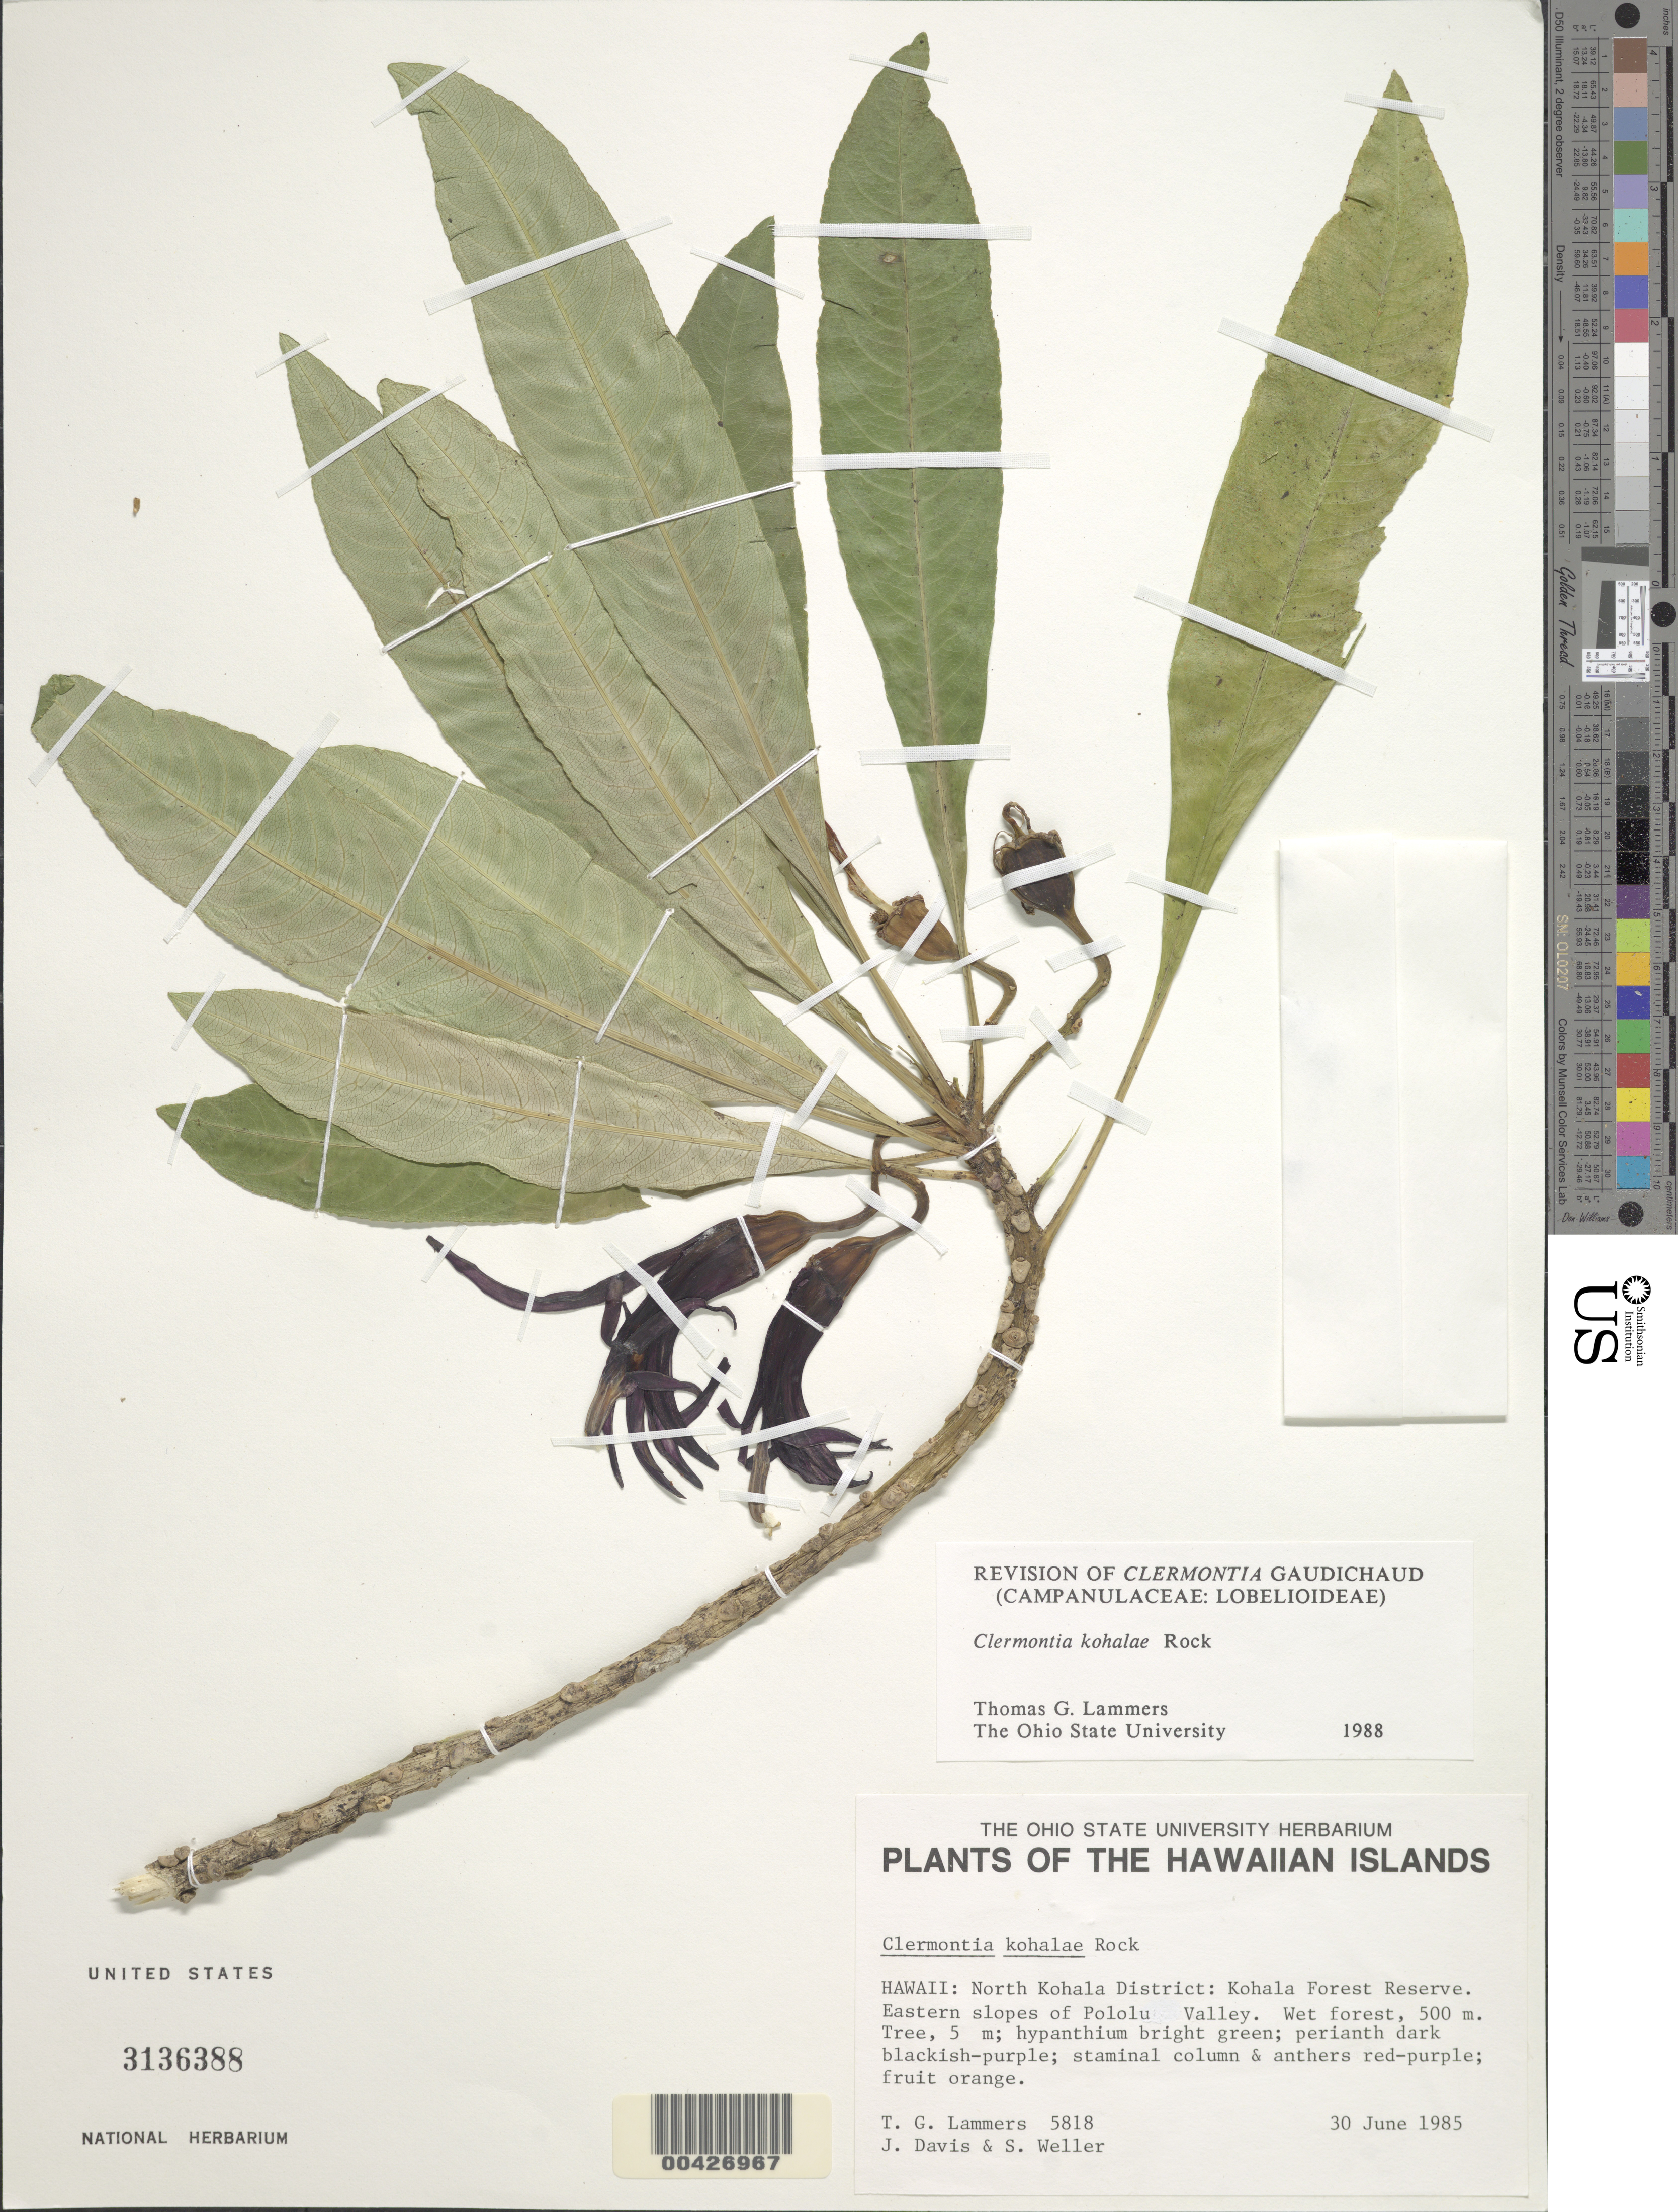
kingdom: Plantae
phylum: Tracheophyta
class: Magnoliopsida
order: Asterales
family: Campanulaceae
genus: Clermontia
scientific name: Clermontia kohalae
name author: Rock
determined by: Lammers, T. G.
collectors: T. G. Lammers, J. Davis & S. G. Weller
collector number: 5818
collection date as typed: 30 Jun 1985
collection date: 1985-06-30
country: United States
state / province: Hawaii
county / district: Hawaii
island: Hawaii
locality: North Kohala District: Kohala Forest Reserve. Eastern slopes of Pololu Valley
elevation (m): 500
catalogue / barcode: US 3136388